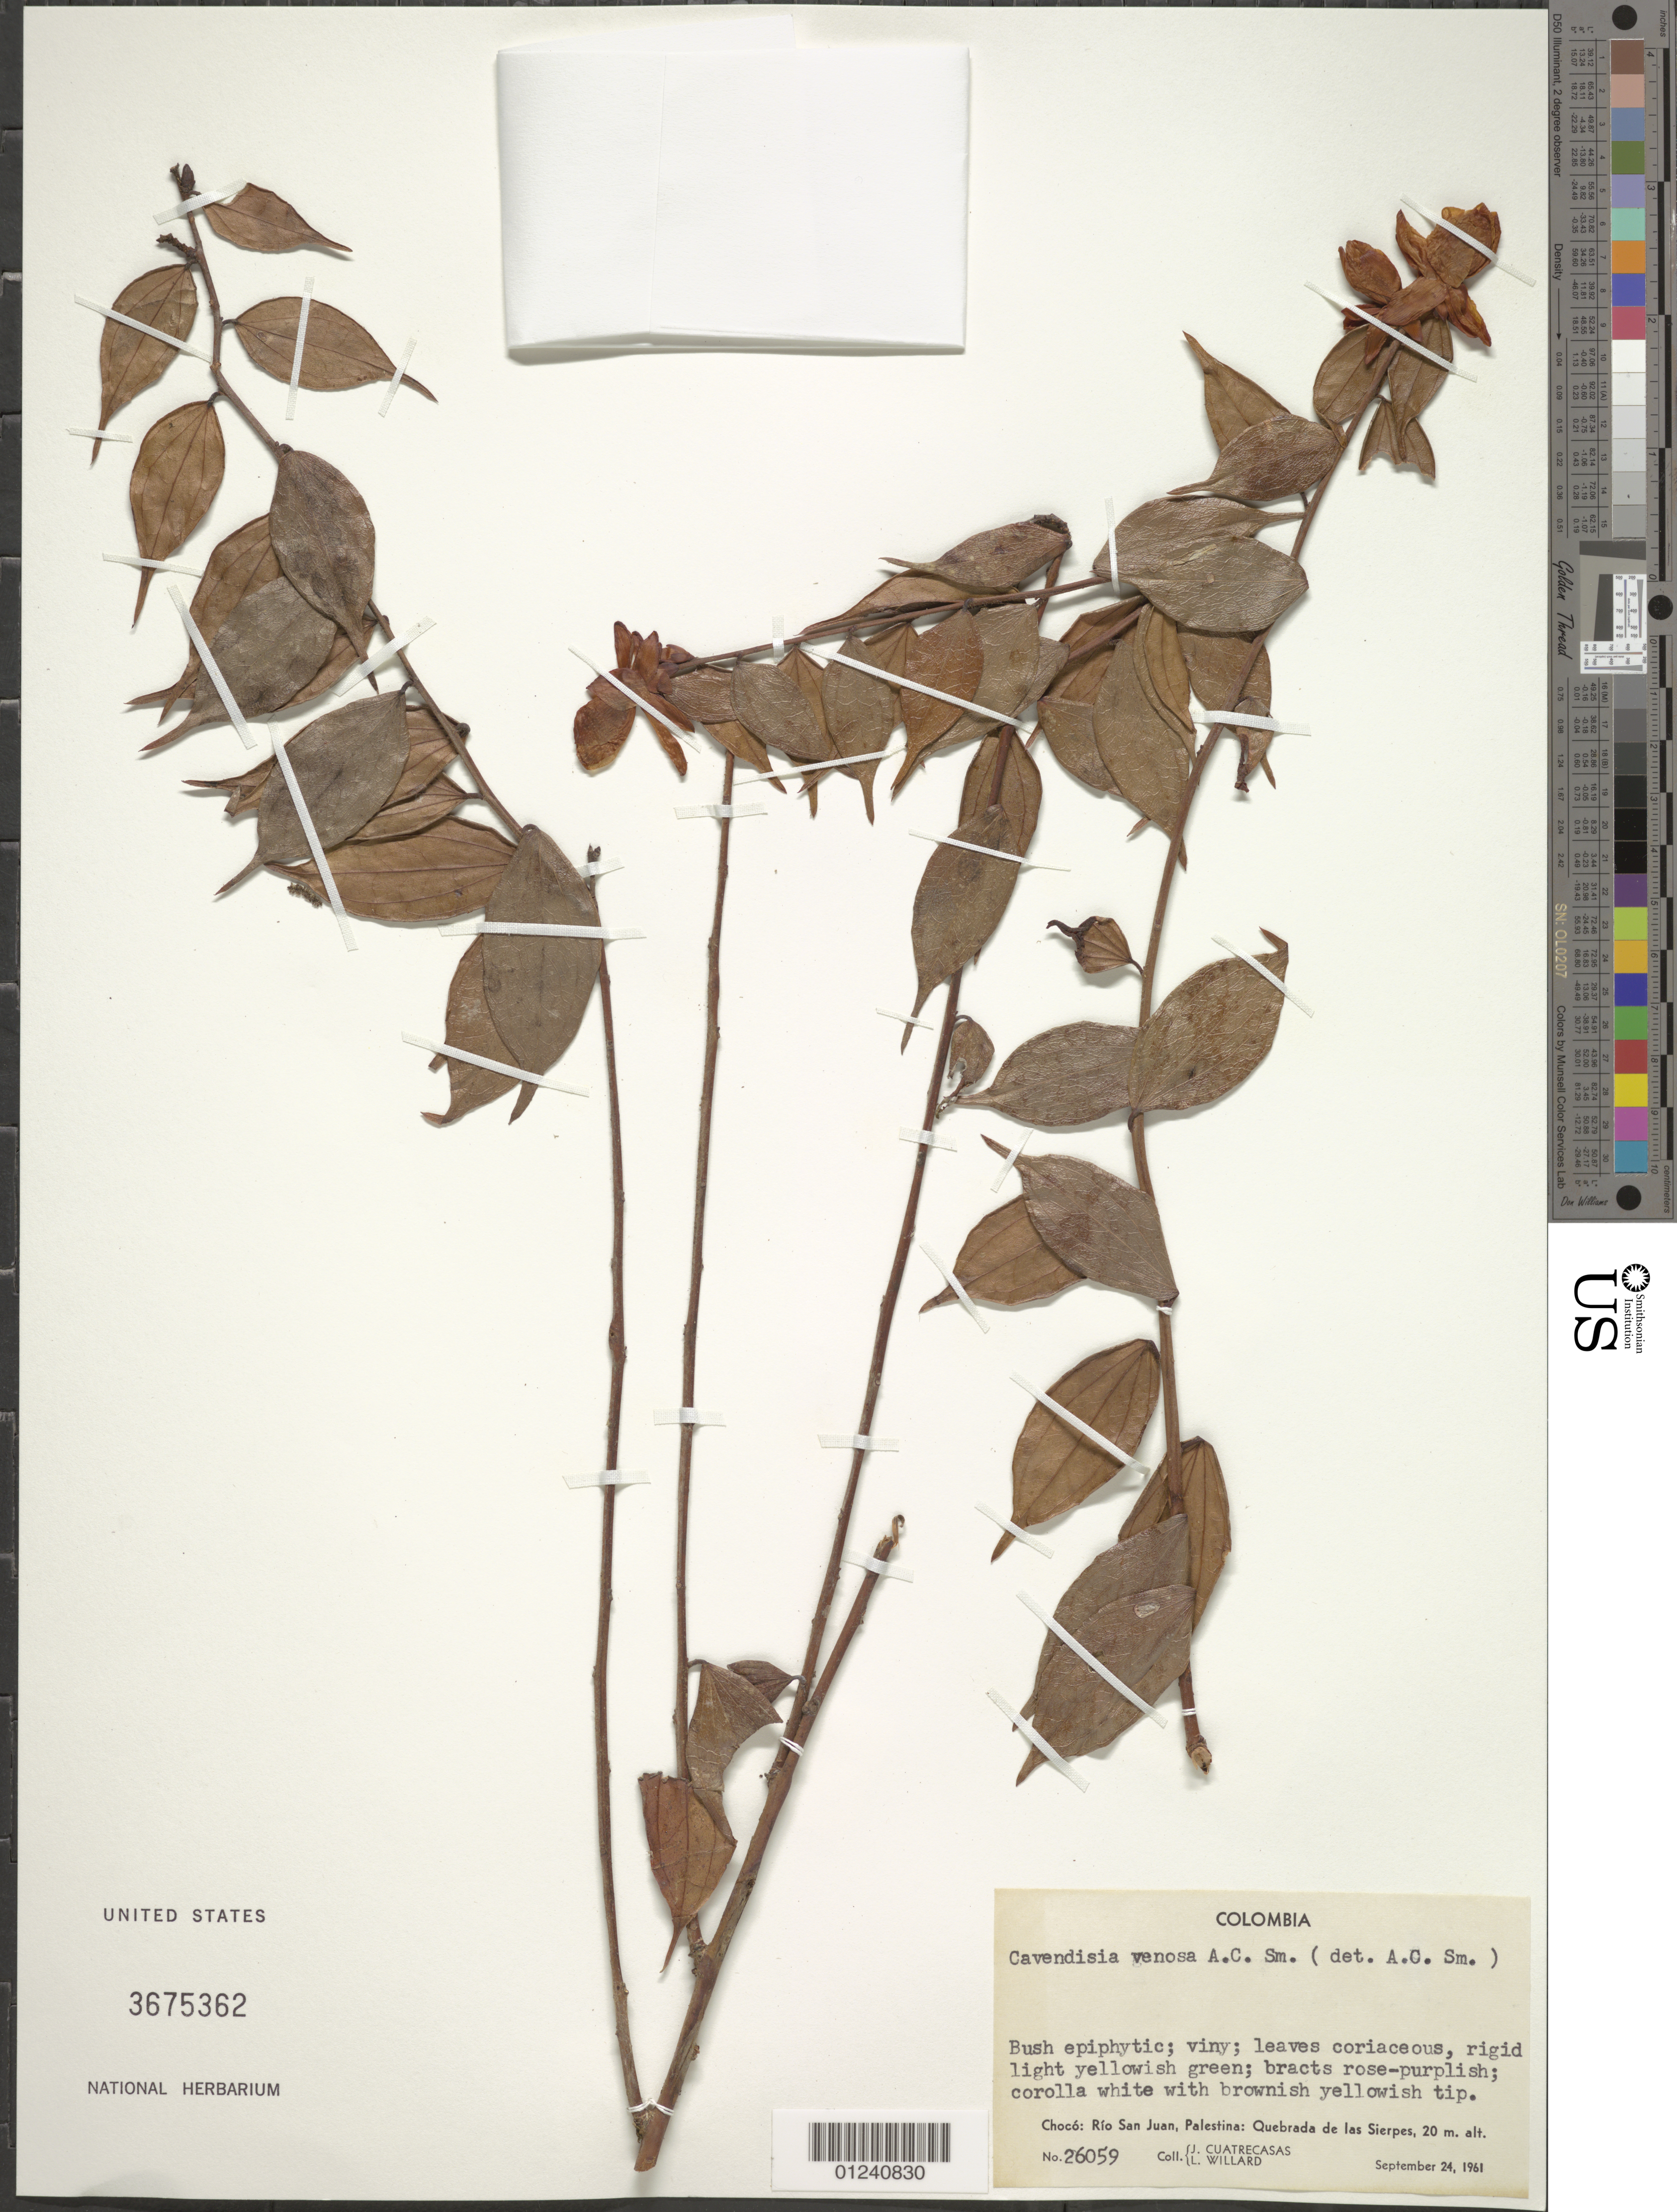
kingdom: Plantae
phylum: Tracheophyta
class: Magnoliopsida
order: Ericales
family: Ericaceae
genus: Cavendishia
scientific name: Cavendishia venosa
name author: A.C. Sm.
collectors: J. Cuatrecasas & L. Willard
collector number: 26059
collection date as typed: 24 Sep 1961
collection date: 1961-09-24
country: Colombia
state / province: Chocó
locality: Rio San Juan, Palestina, Quebrada de las Sierpes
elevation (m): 20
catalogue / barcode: US 3675362